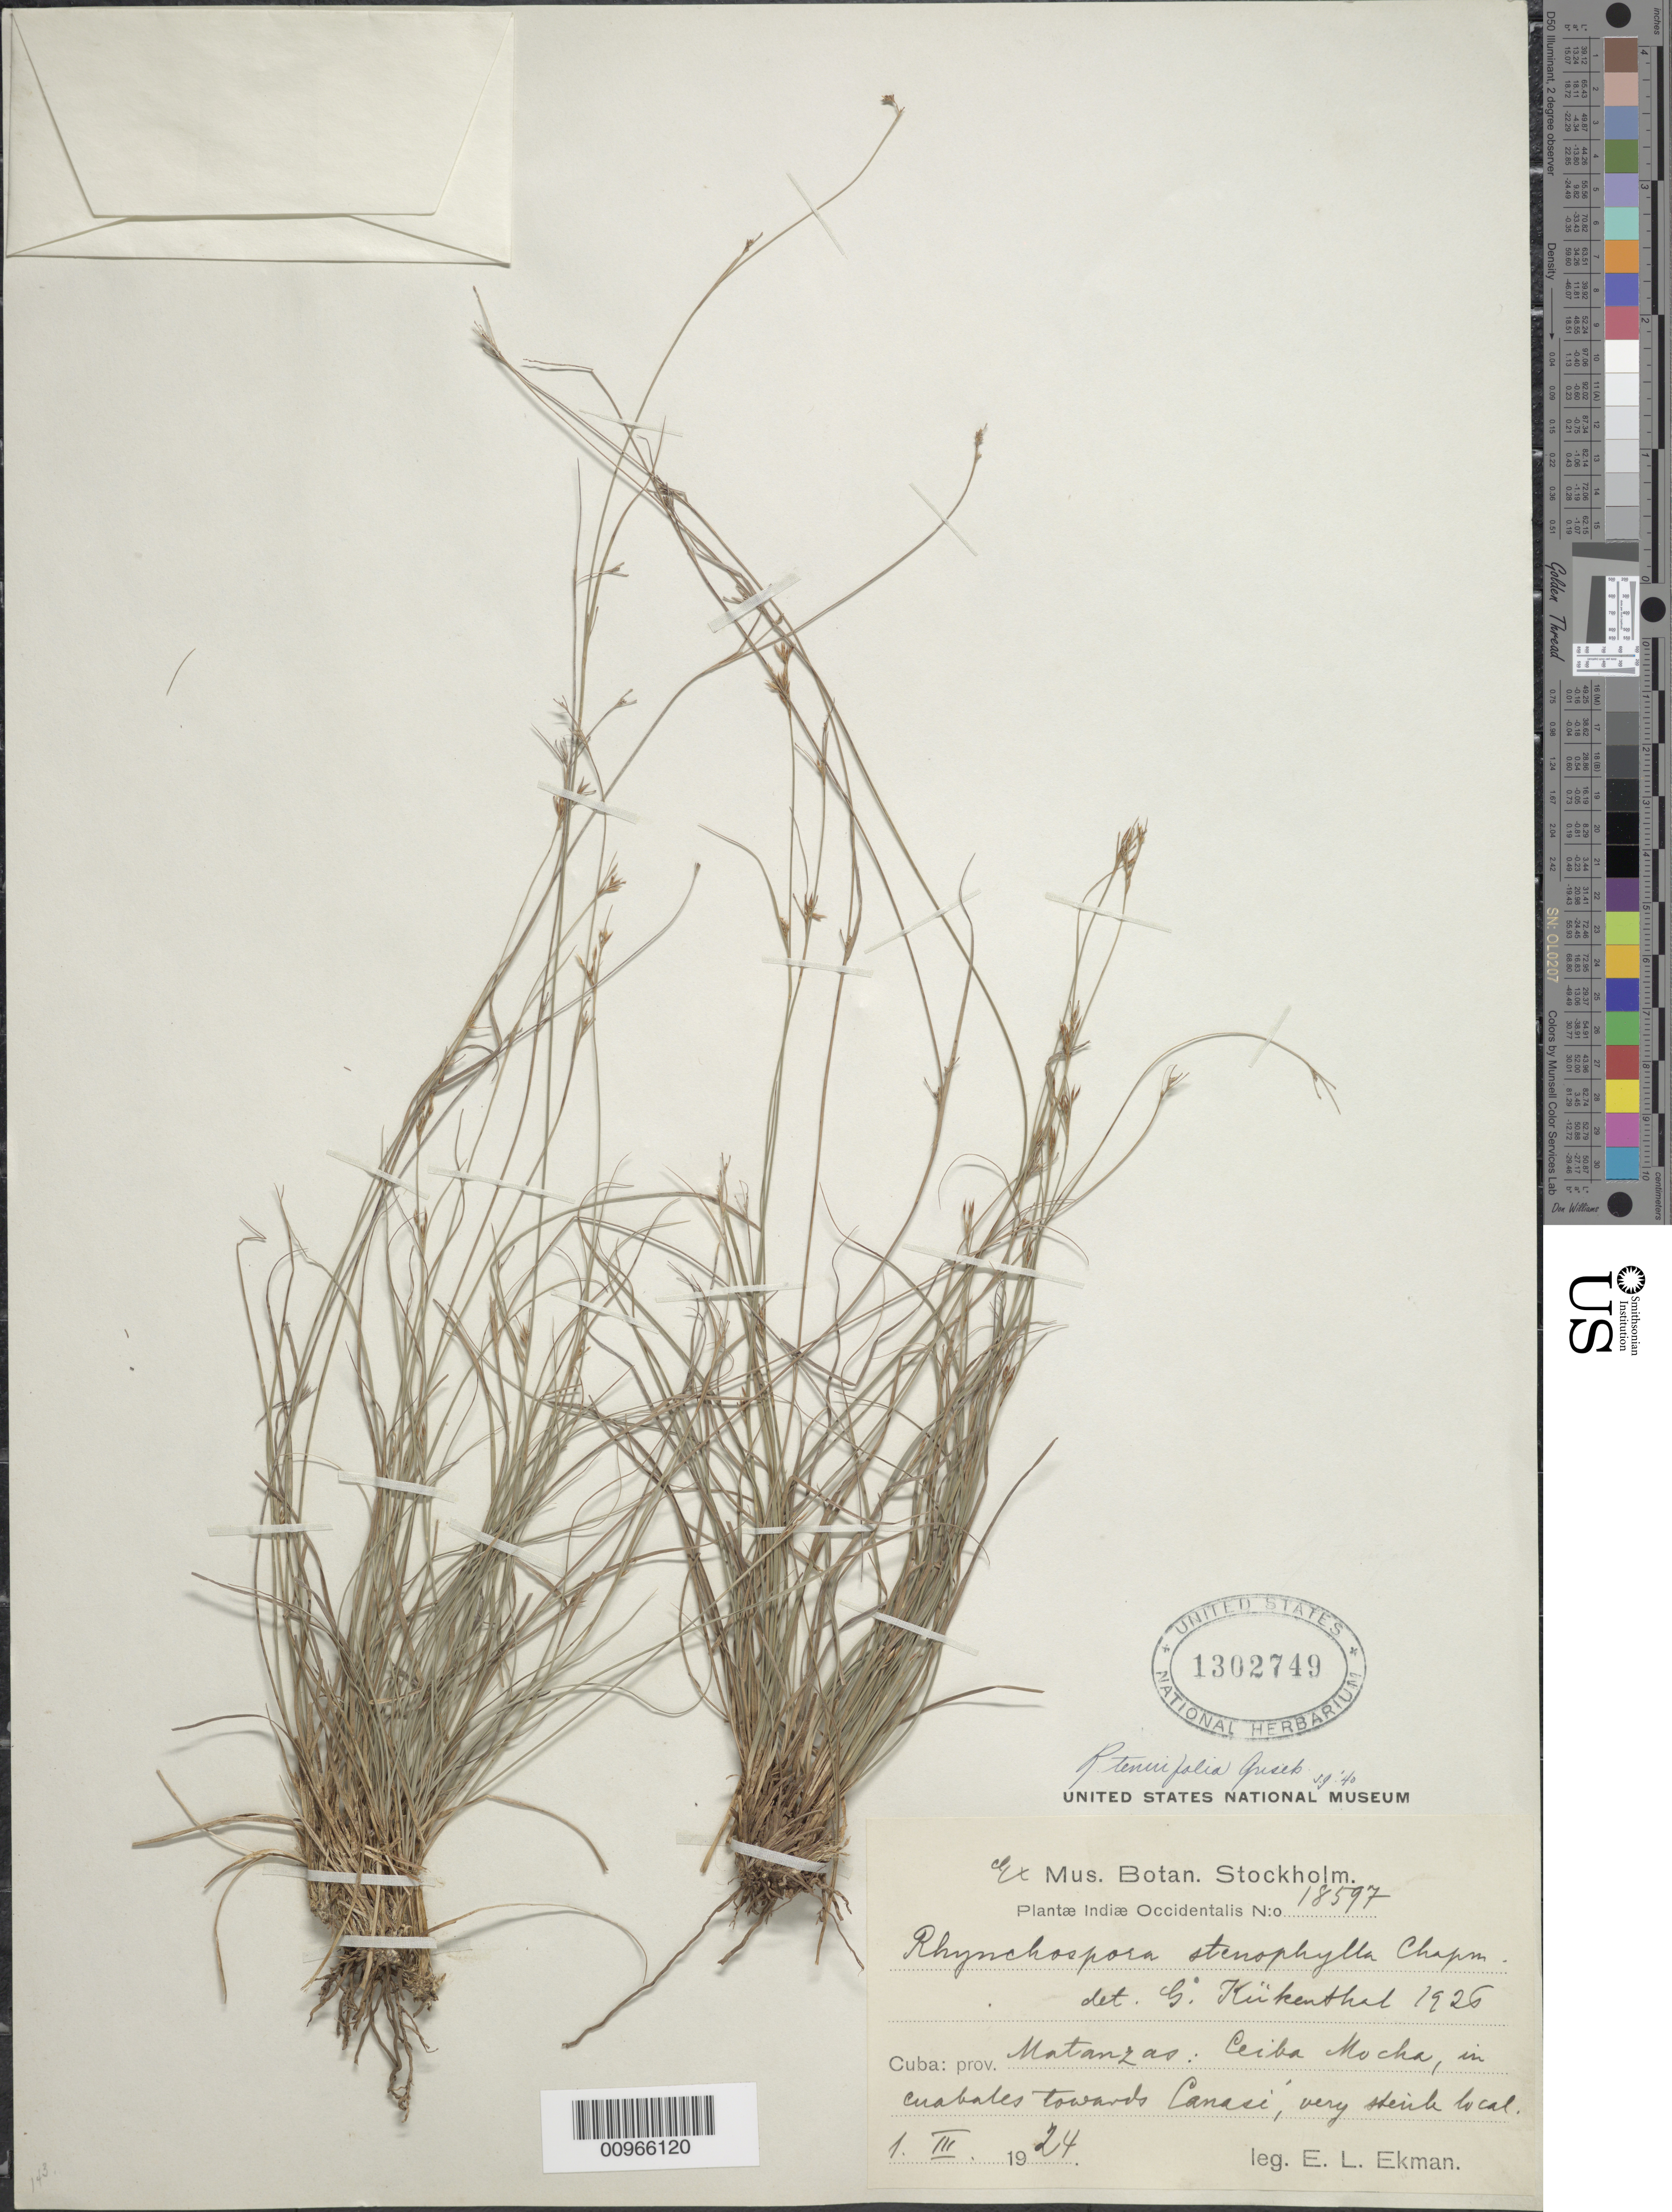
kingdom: Plantae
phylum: Tracheophyta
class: Liliopsida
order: Poales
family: Cyperaceae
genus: Rhynchospora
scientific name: Rhynchospora tenuifolia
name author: Griseb.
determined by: Gale, S.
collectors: E. L. Ekman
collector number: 18597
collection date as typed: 01 Mar 1924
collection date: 1924-03-01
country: Cuba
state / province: Matanzas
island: Cuba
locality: Ceiba Mocha, in cuabales towards Canasé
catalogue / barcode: US 1302749